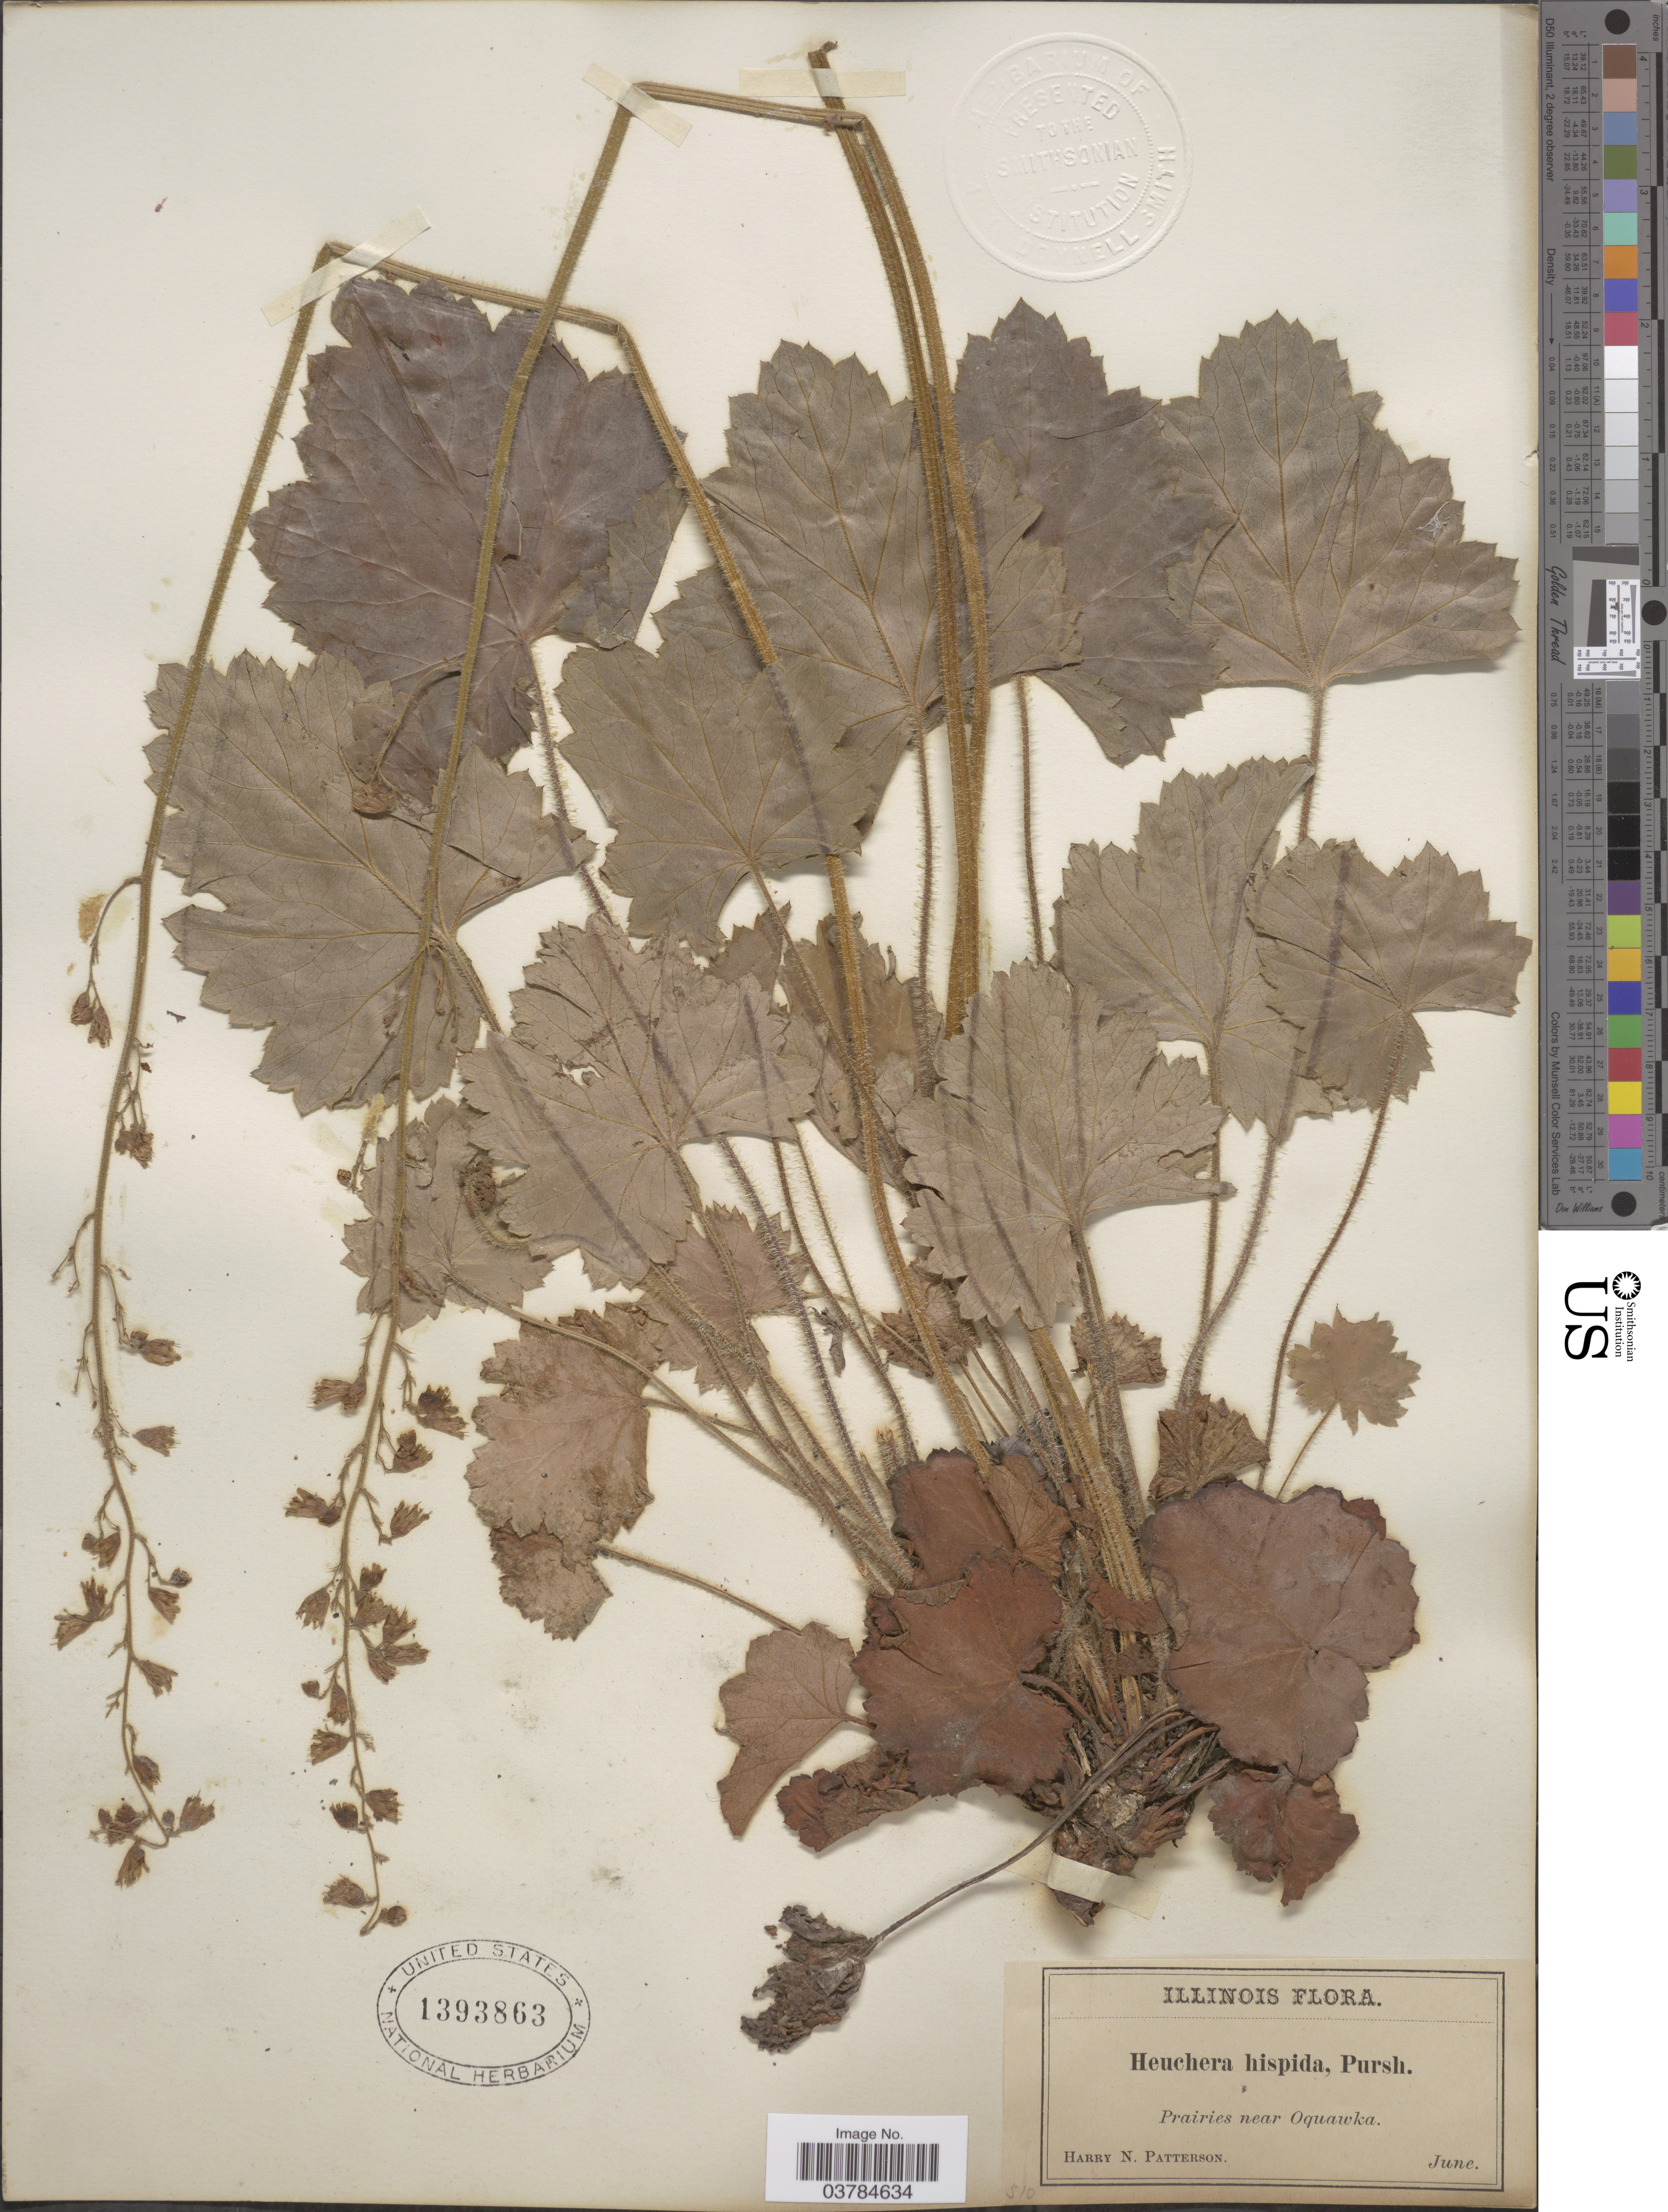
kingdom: Plantae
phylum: Tracheophyta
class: Magnoliopsida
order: Saxifragales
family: Saxifragaceae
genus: Heuchera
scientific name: Heuchera hispida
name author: Pursh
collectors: H. N. Patterson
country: United States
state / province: Illinois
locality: Prairies near Oquawka.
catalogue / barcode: US 1393863